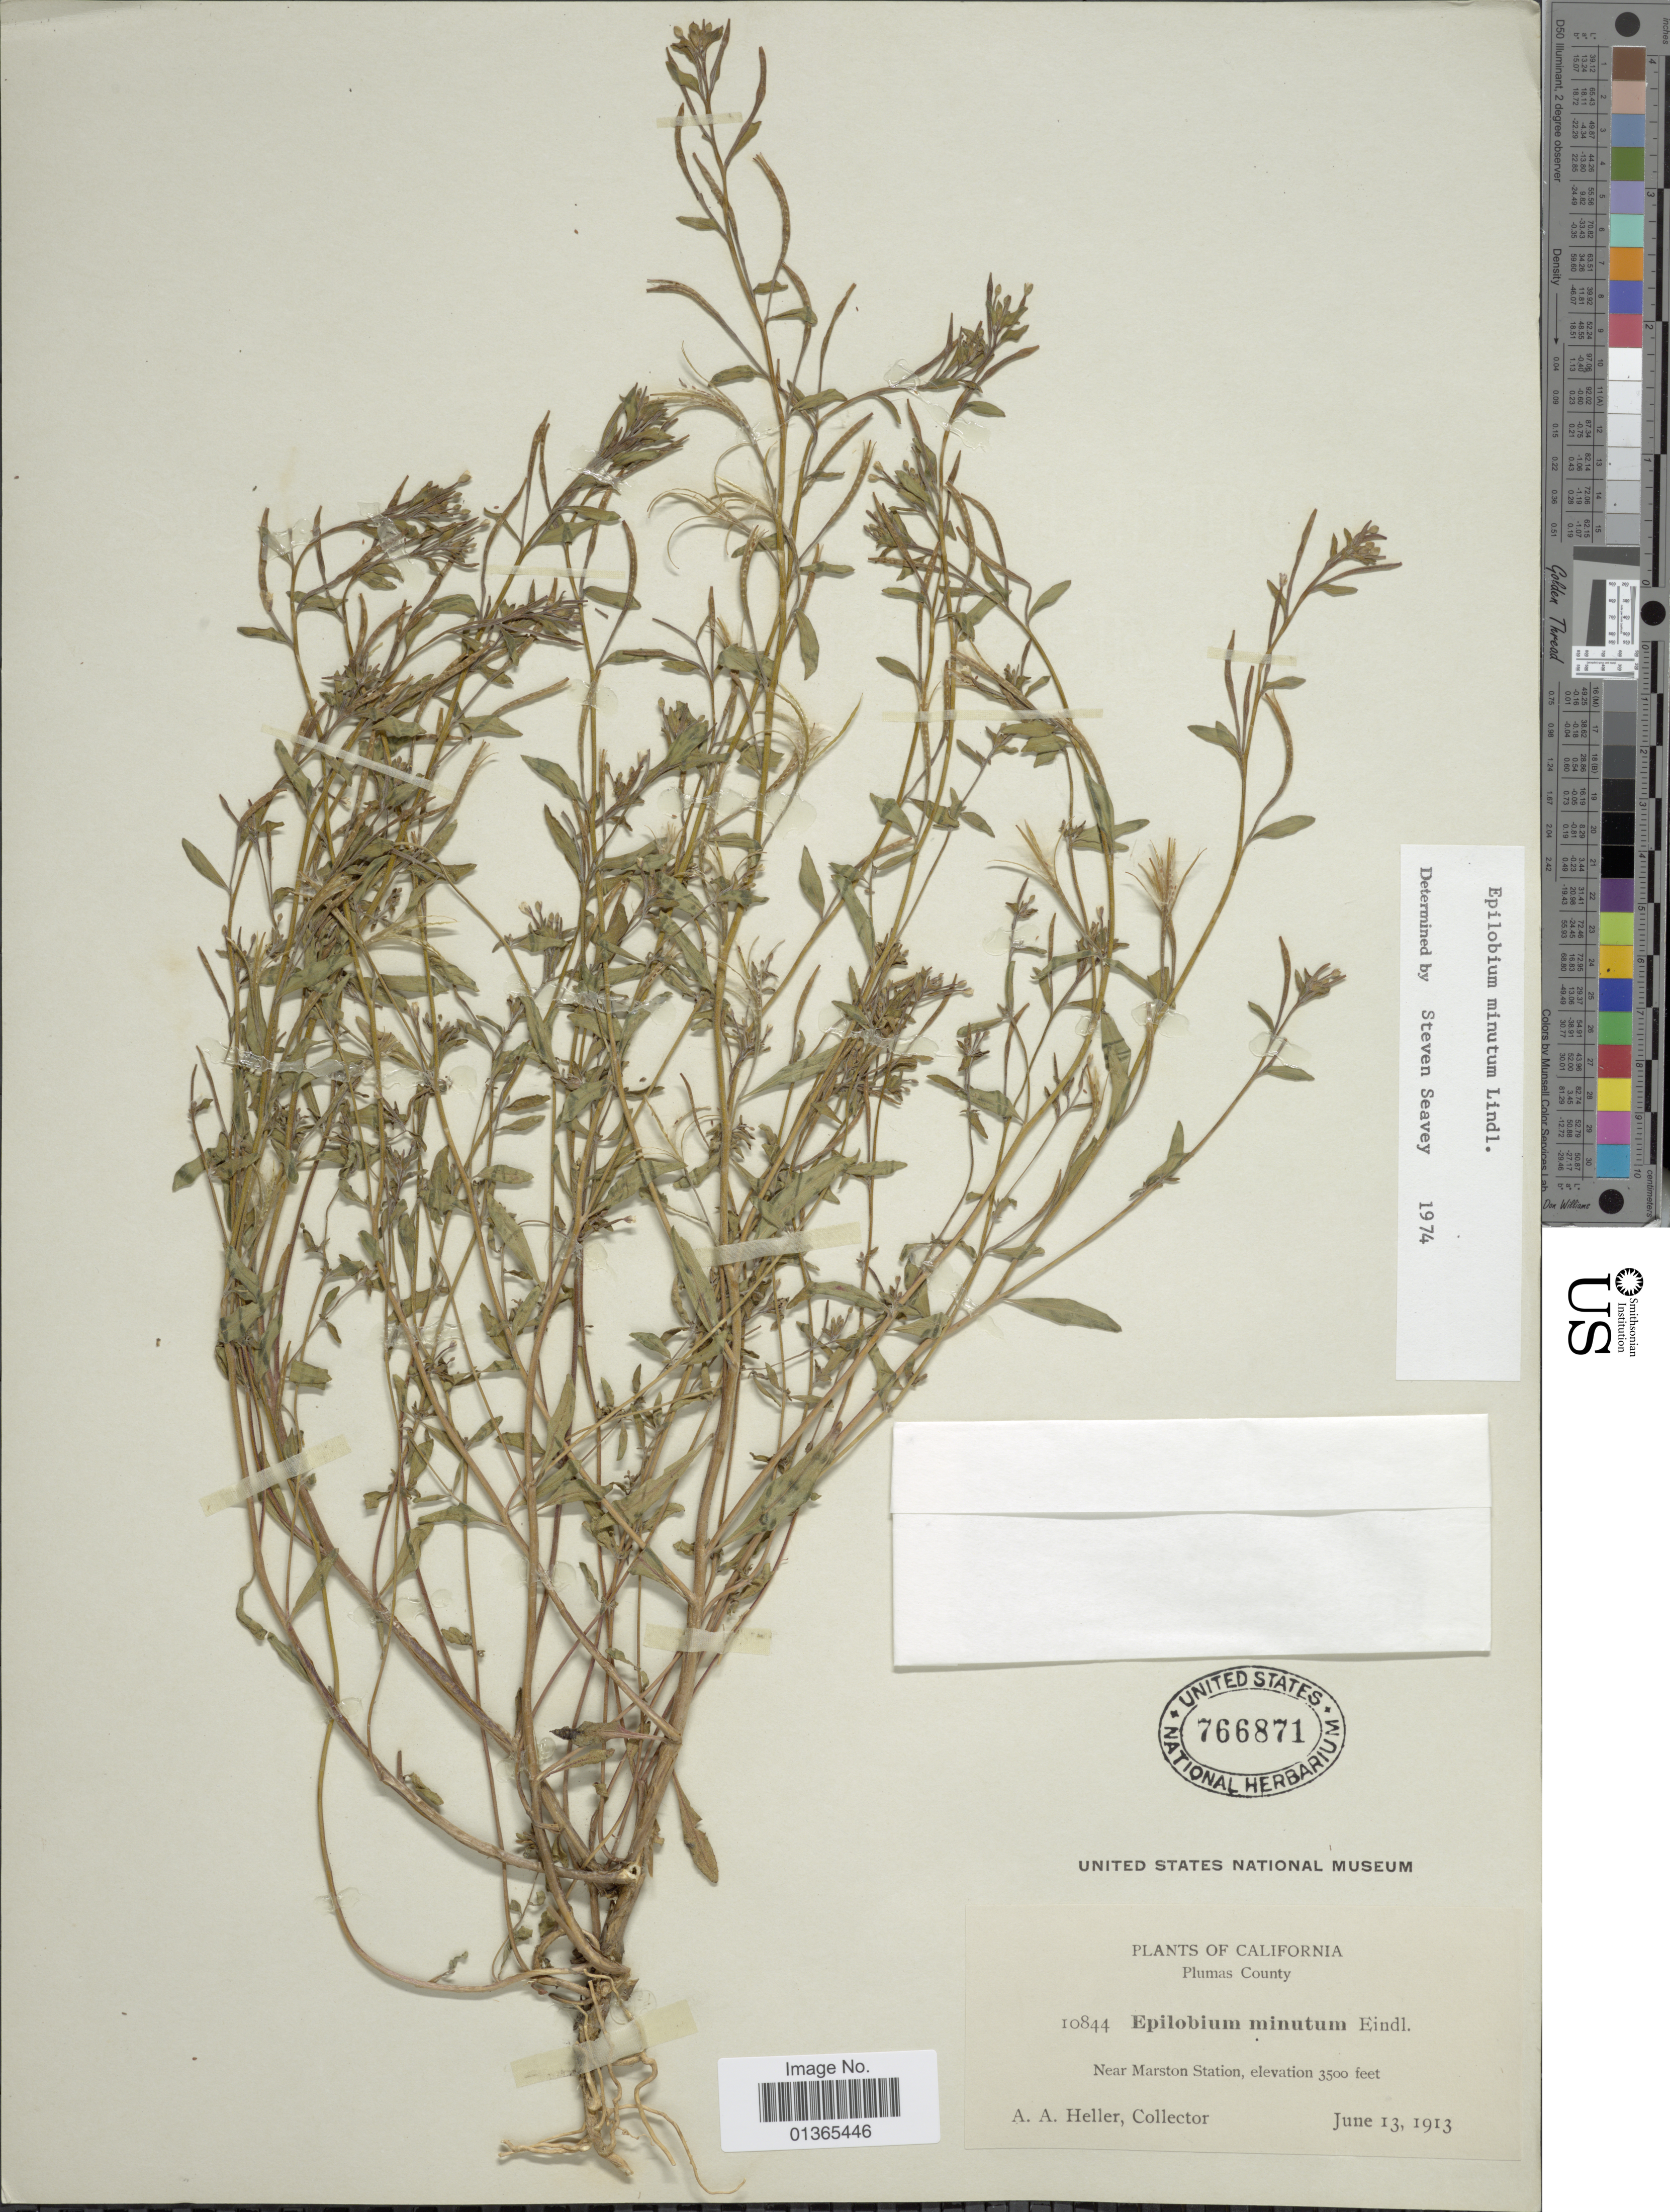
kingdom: Plantae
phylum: Tracheophyta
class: Magnoliopsida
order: Myrtales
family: Onagraceae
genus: Epilobium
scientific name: Epilobium minutum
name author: Lindl. ex Lehm.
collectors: A. A. Heller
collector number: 10844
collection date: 1913-06-13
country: United States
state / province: California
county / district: Plumas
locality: Plumas County. Near Marston Station.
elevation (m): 1067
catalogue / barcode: US 766871